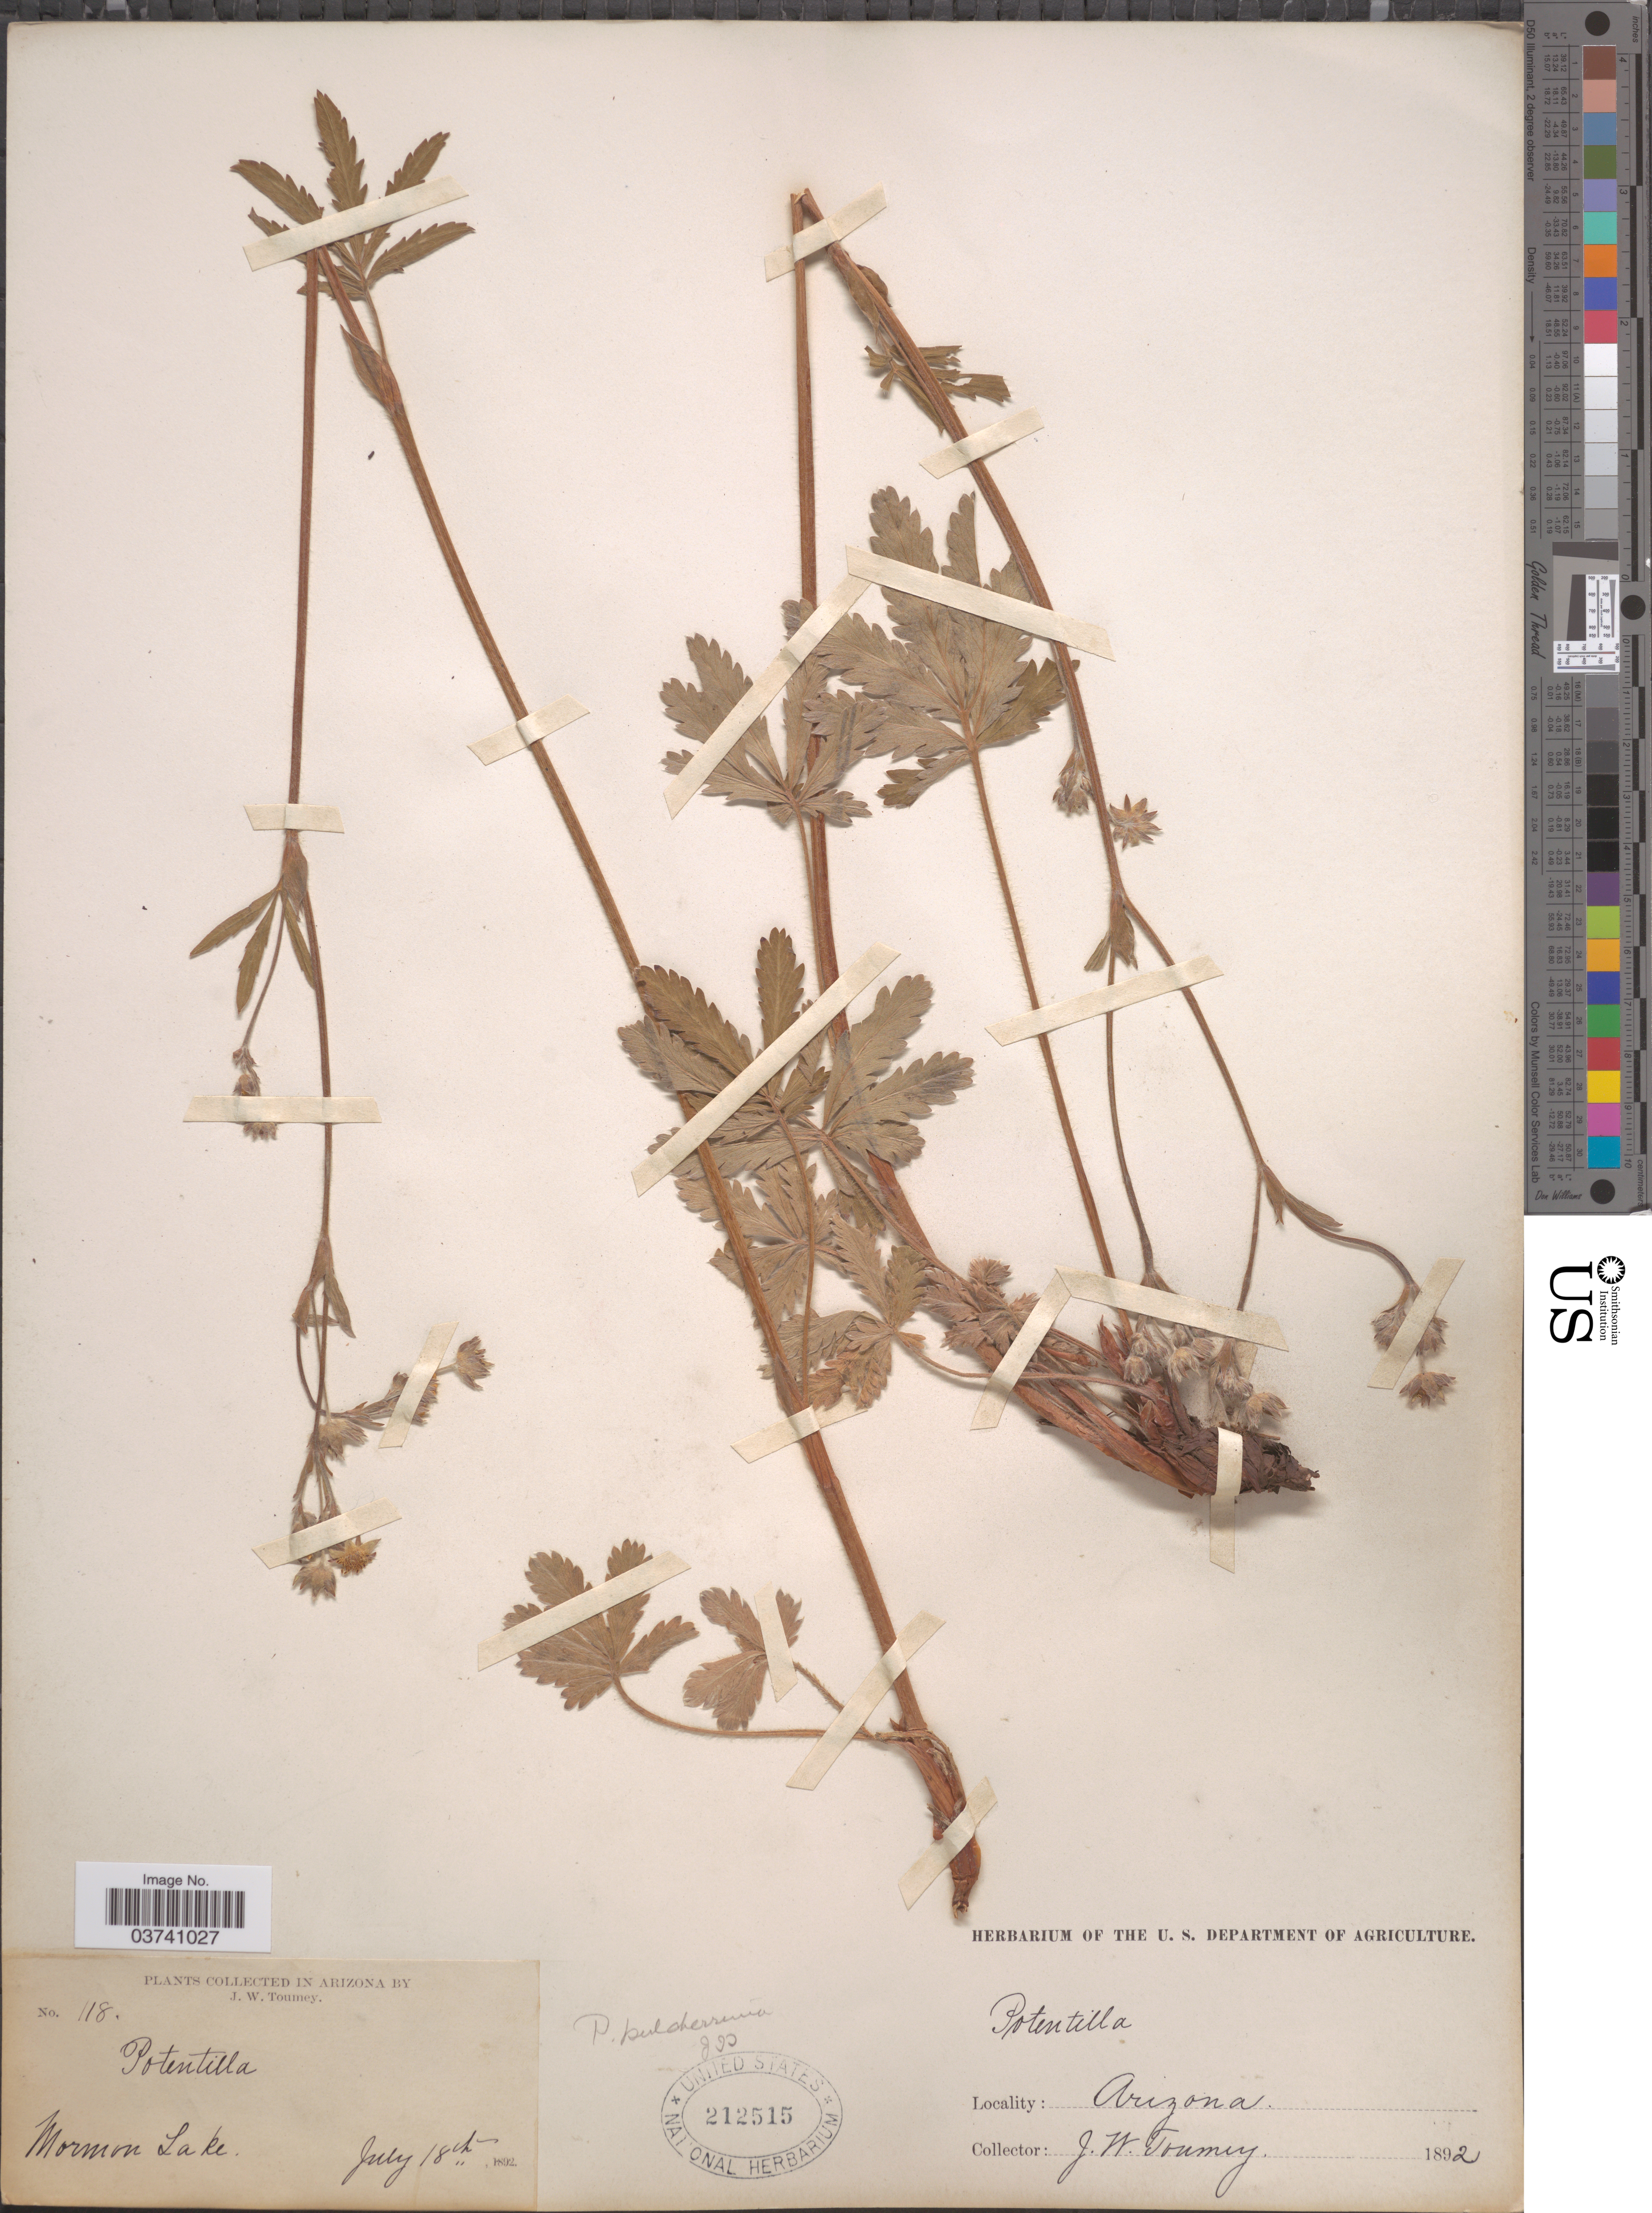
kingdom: Plantae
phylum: Tracheophyta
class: Magnoliopsida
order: Rosales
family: Rosaceae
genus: Potentilla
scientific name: Potentilla pulcherrima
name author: Lehm.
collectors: J. W. Toumey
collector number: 118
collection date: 1892-07-18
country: United States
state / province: Arizona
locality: Mormon Lake.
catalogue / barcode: US 212515